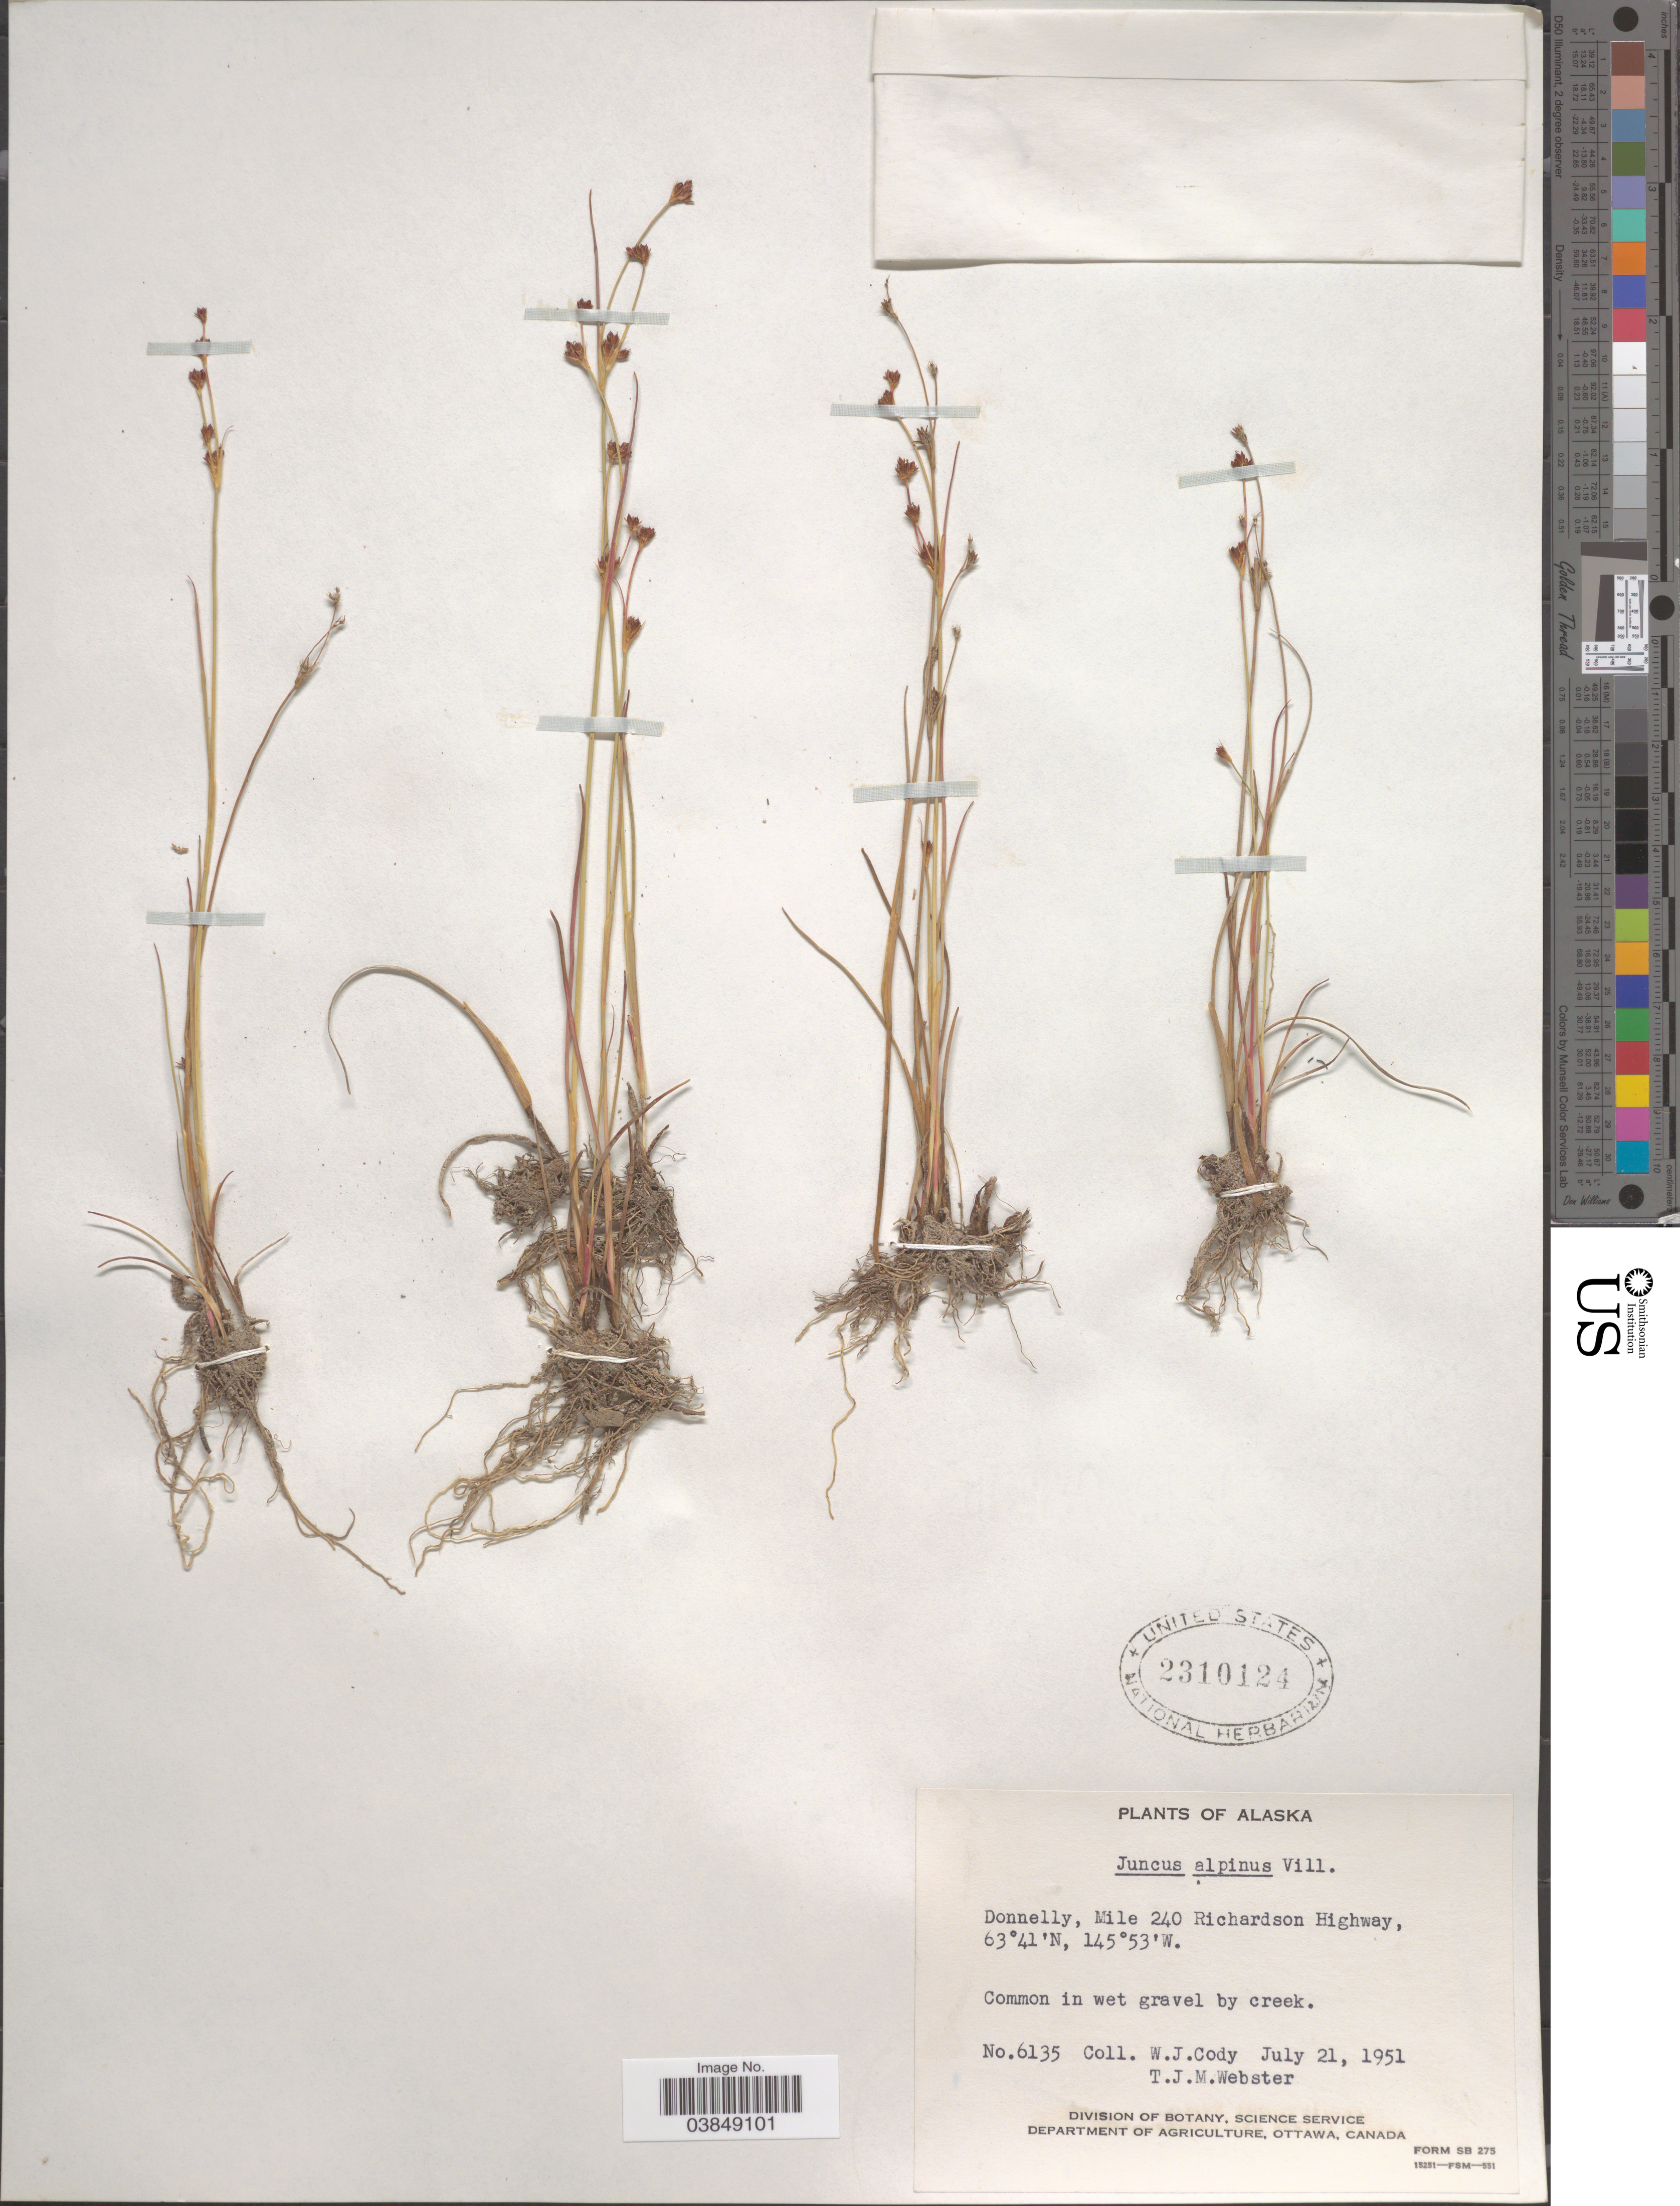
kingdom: Plantae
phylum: Tracheophyta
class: Liliopsida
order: Poales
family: Juncaceae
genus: Juncus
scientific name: Juncus alpinus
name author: Vill.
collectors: W. Cody & T. J. Webster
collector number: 6135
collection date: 1951-07-21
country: United States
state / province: Alaska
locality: Donnelly, Mile 240 Richardson Highway. In wet gravel by creek.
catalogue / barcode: US 2310124